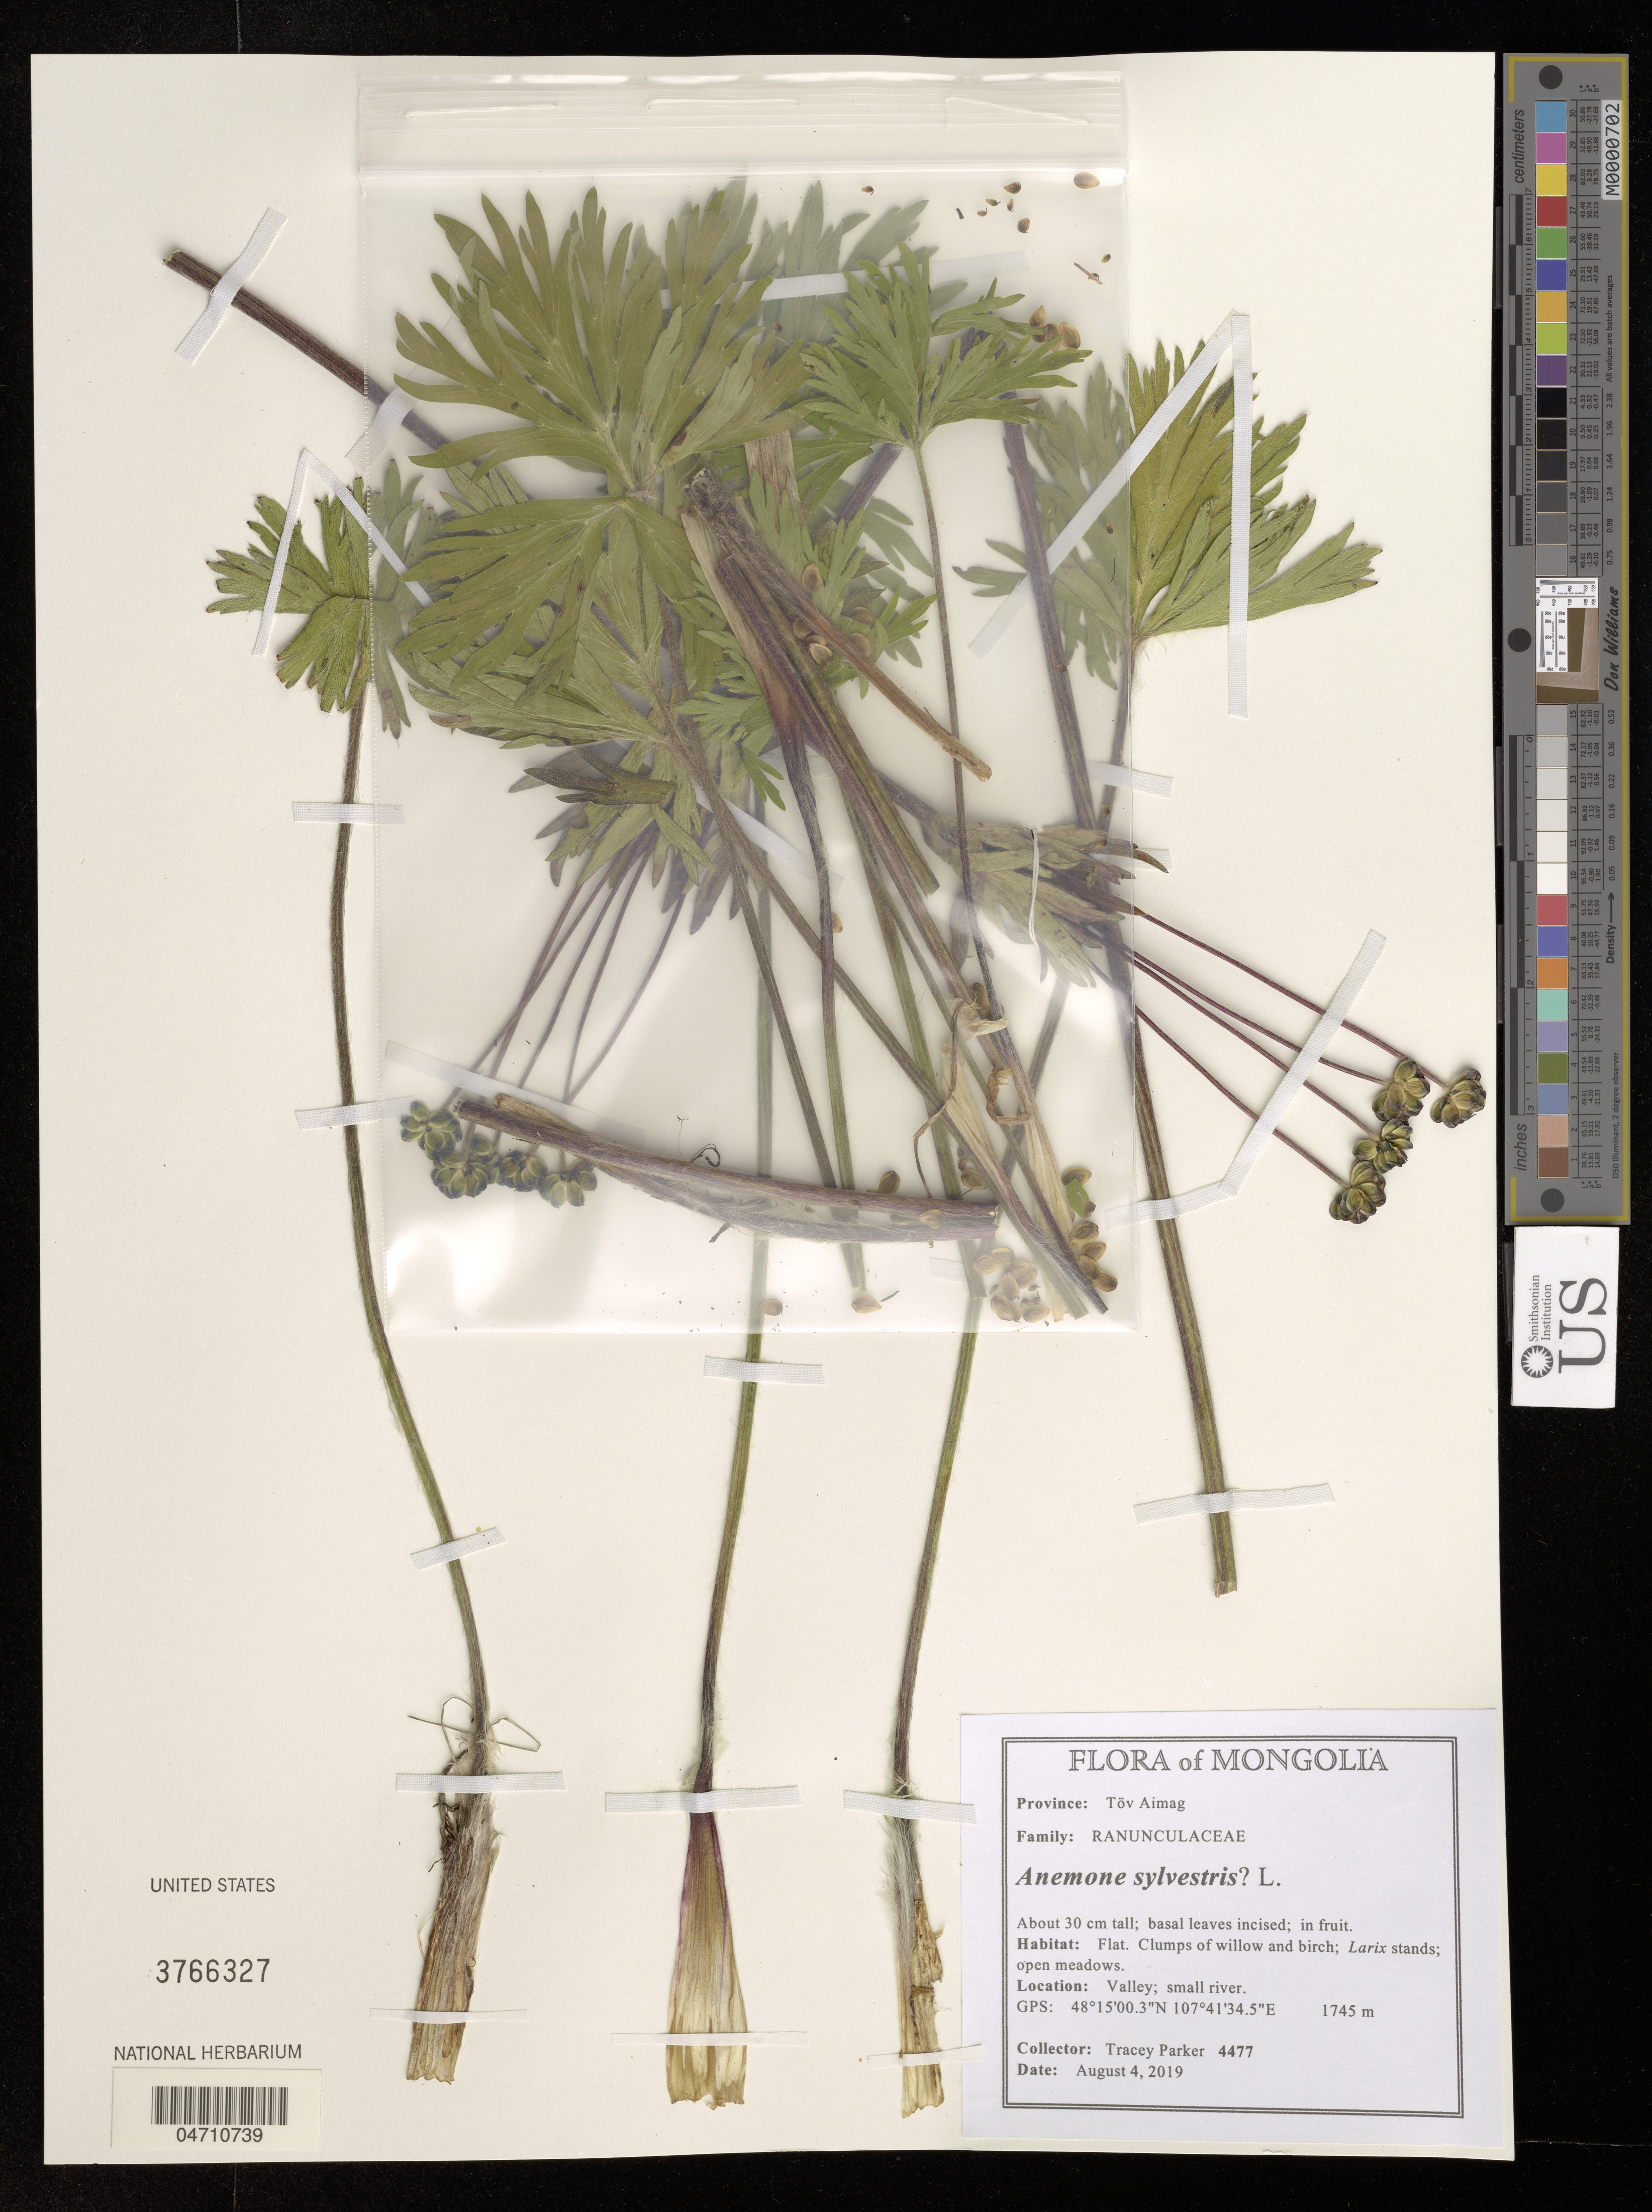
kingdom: Plantae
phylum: Tracheophyta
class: Magnoliopsida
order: Ranunculales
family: Ranunculaceae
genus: Anemone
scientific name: Anemone sylvestris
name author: L.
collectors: T. Parker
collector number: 4477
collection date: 2019-08-04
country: Mongolia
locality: Töv Aimag ? Valley; small river.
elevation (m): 1745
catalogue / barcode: US 3766327